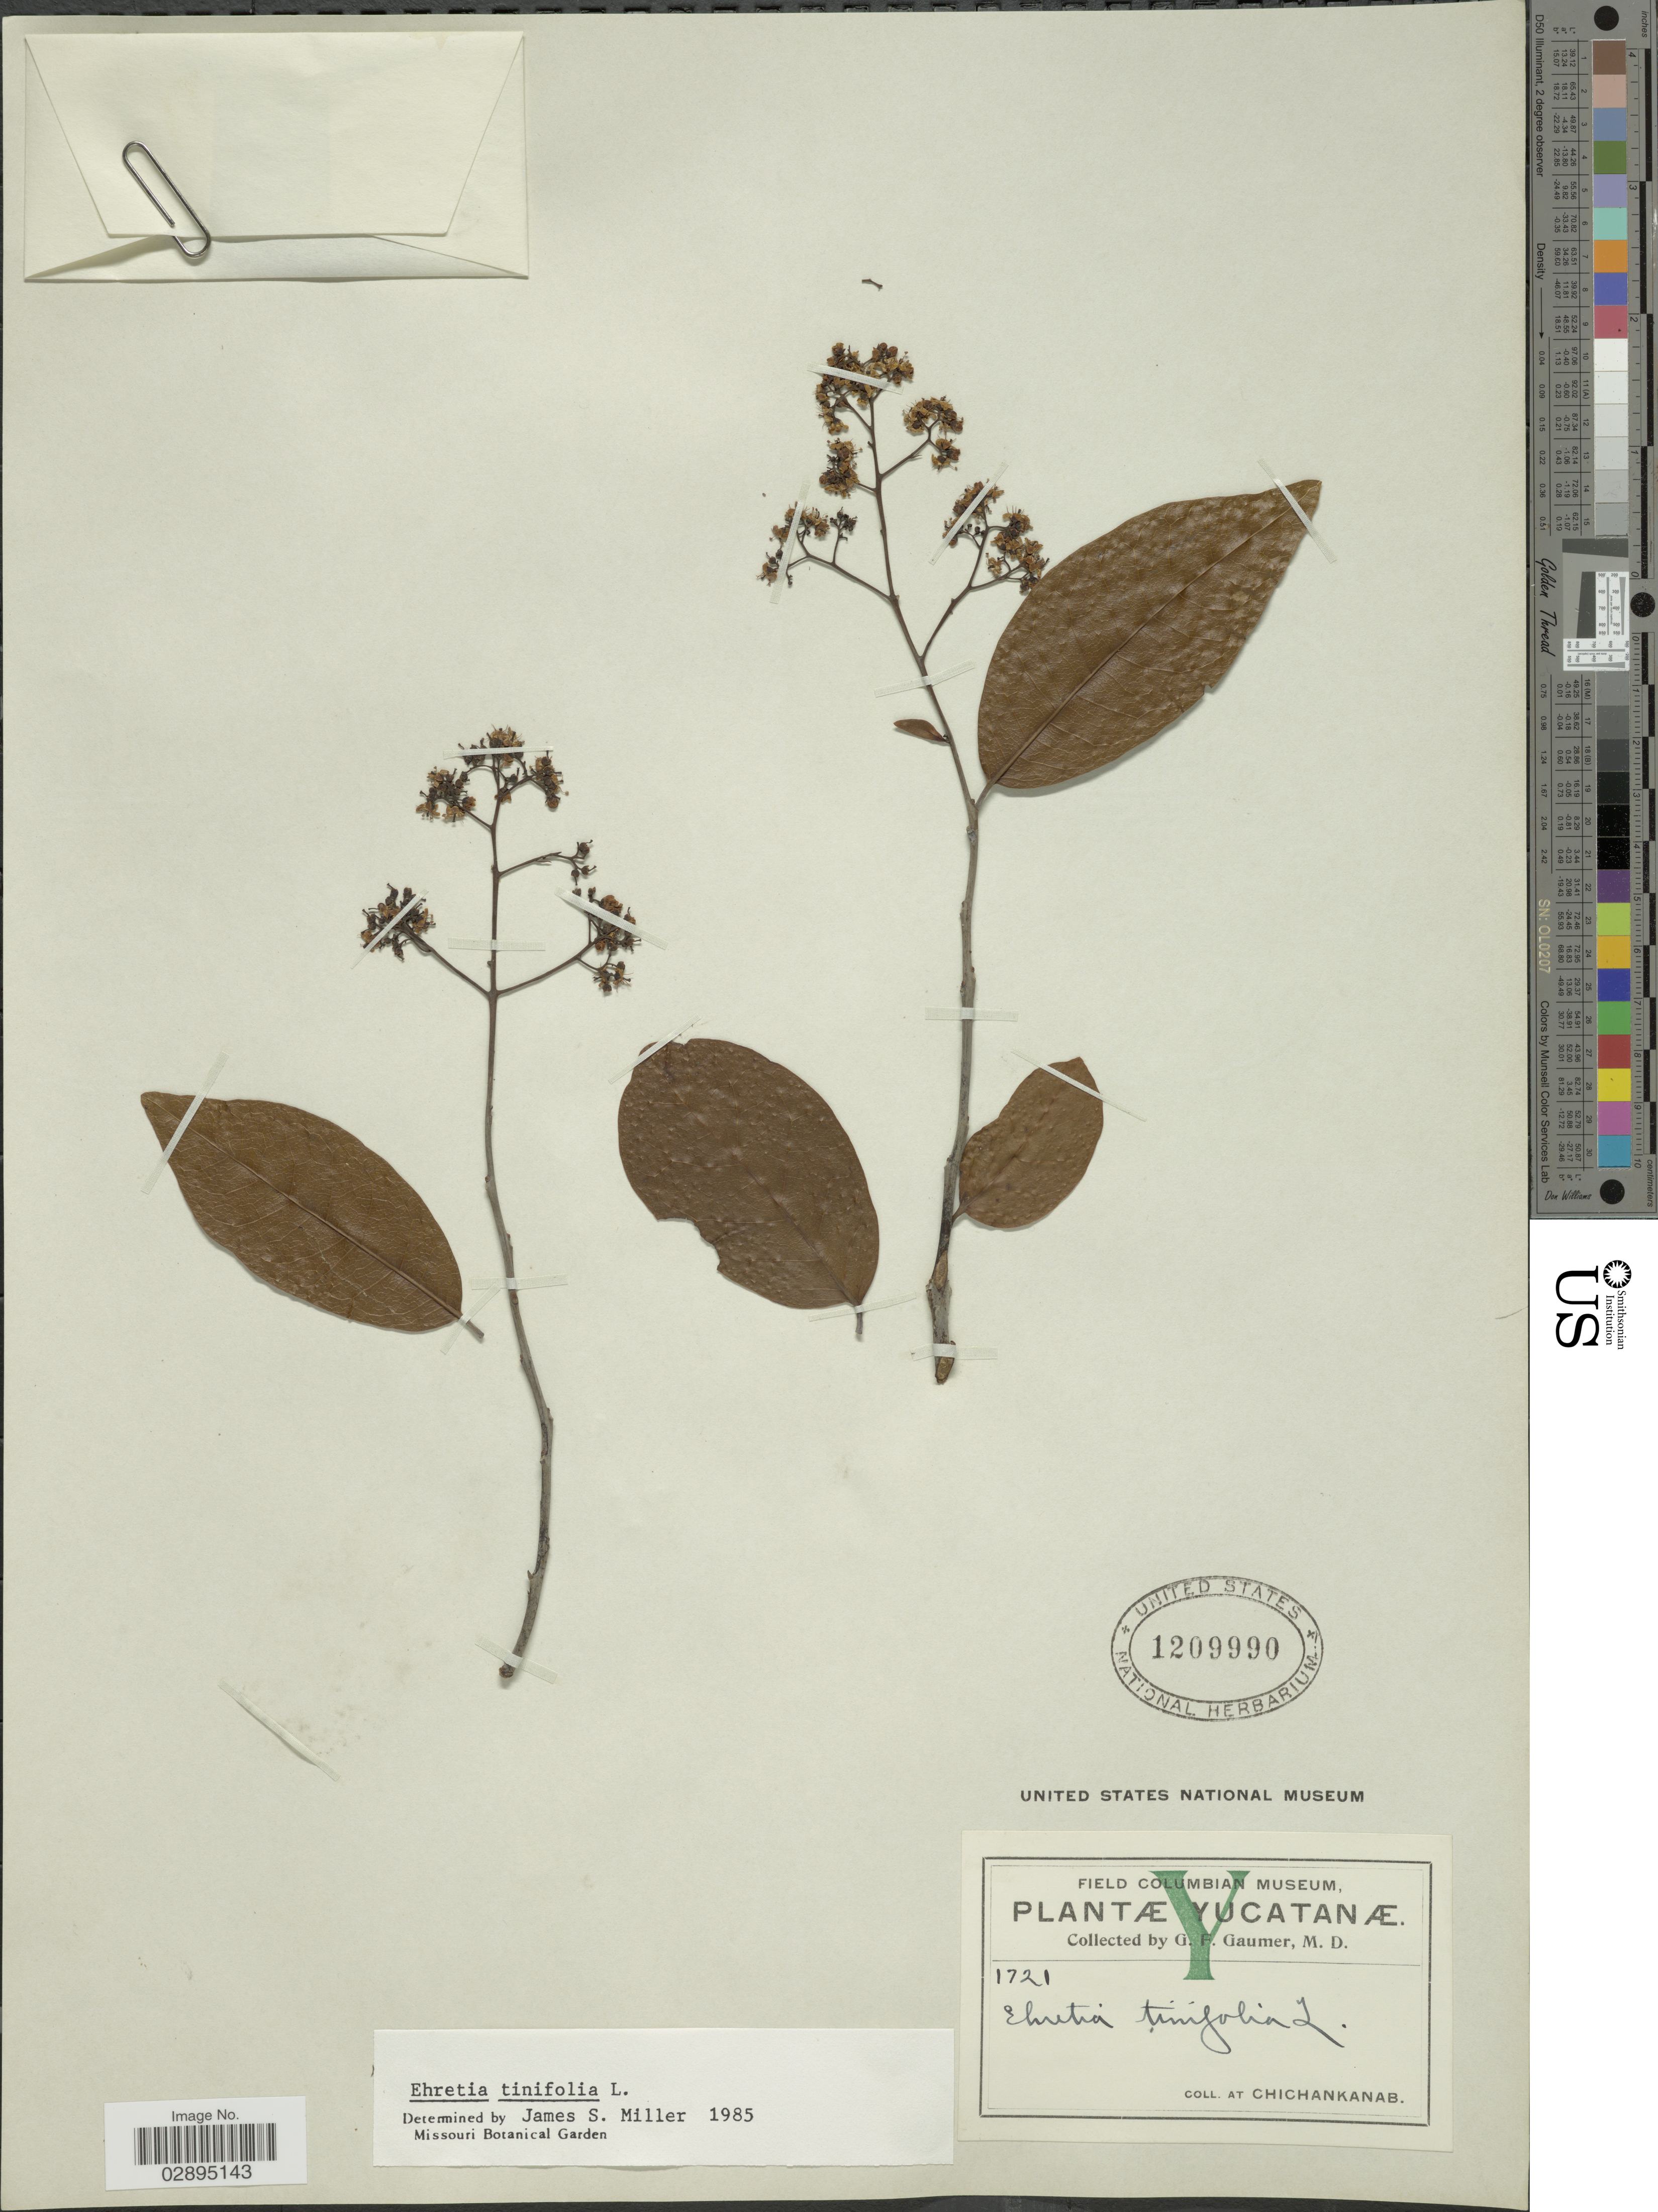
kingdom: Plantae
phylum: Tracheophyta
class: Magnoliopsida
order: Boraginales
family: Ehretiaceae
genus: Ehretia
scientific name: Ehretia tinifolia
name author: L.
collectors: G. F. Gaumer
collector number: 1721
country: Mexico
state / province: Yucatán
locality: At Chichankanab.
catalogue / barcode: US 1209990